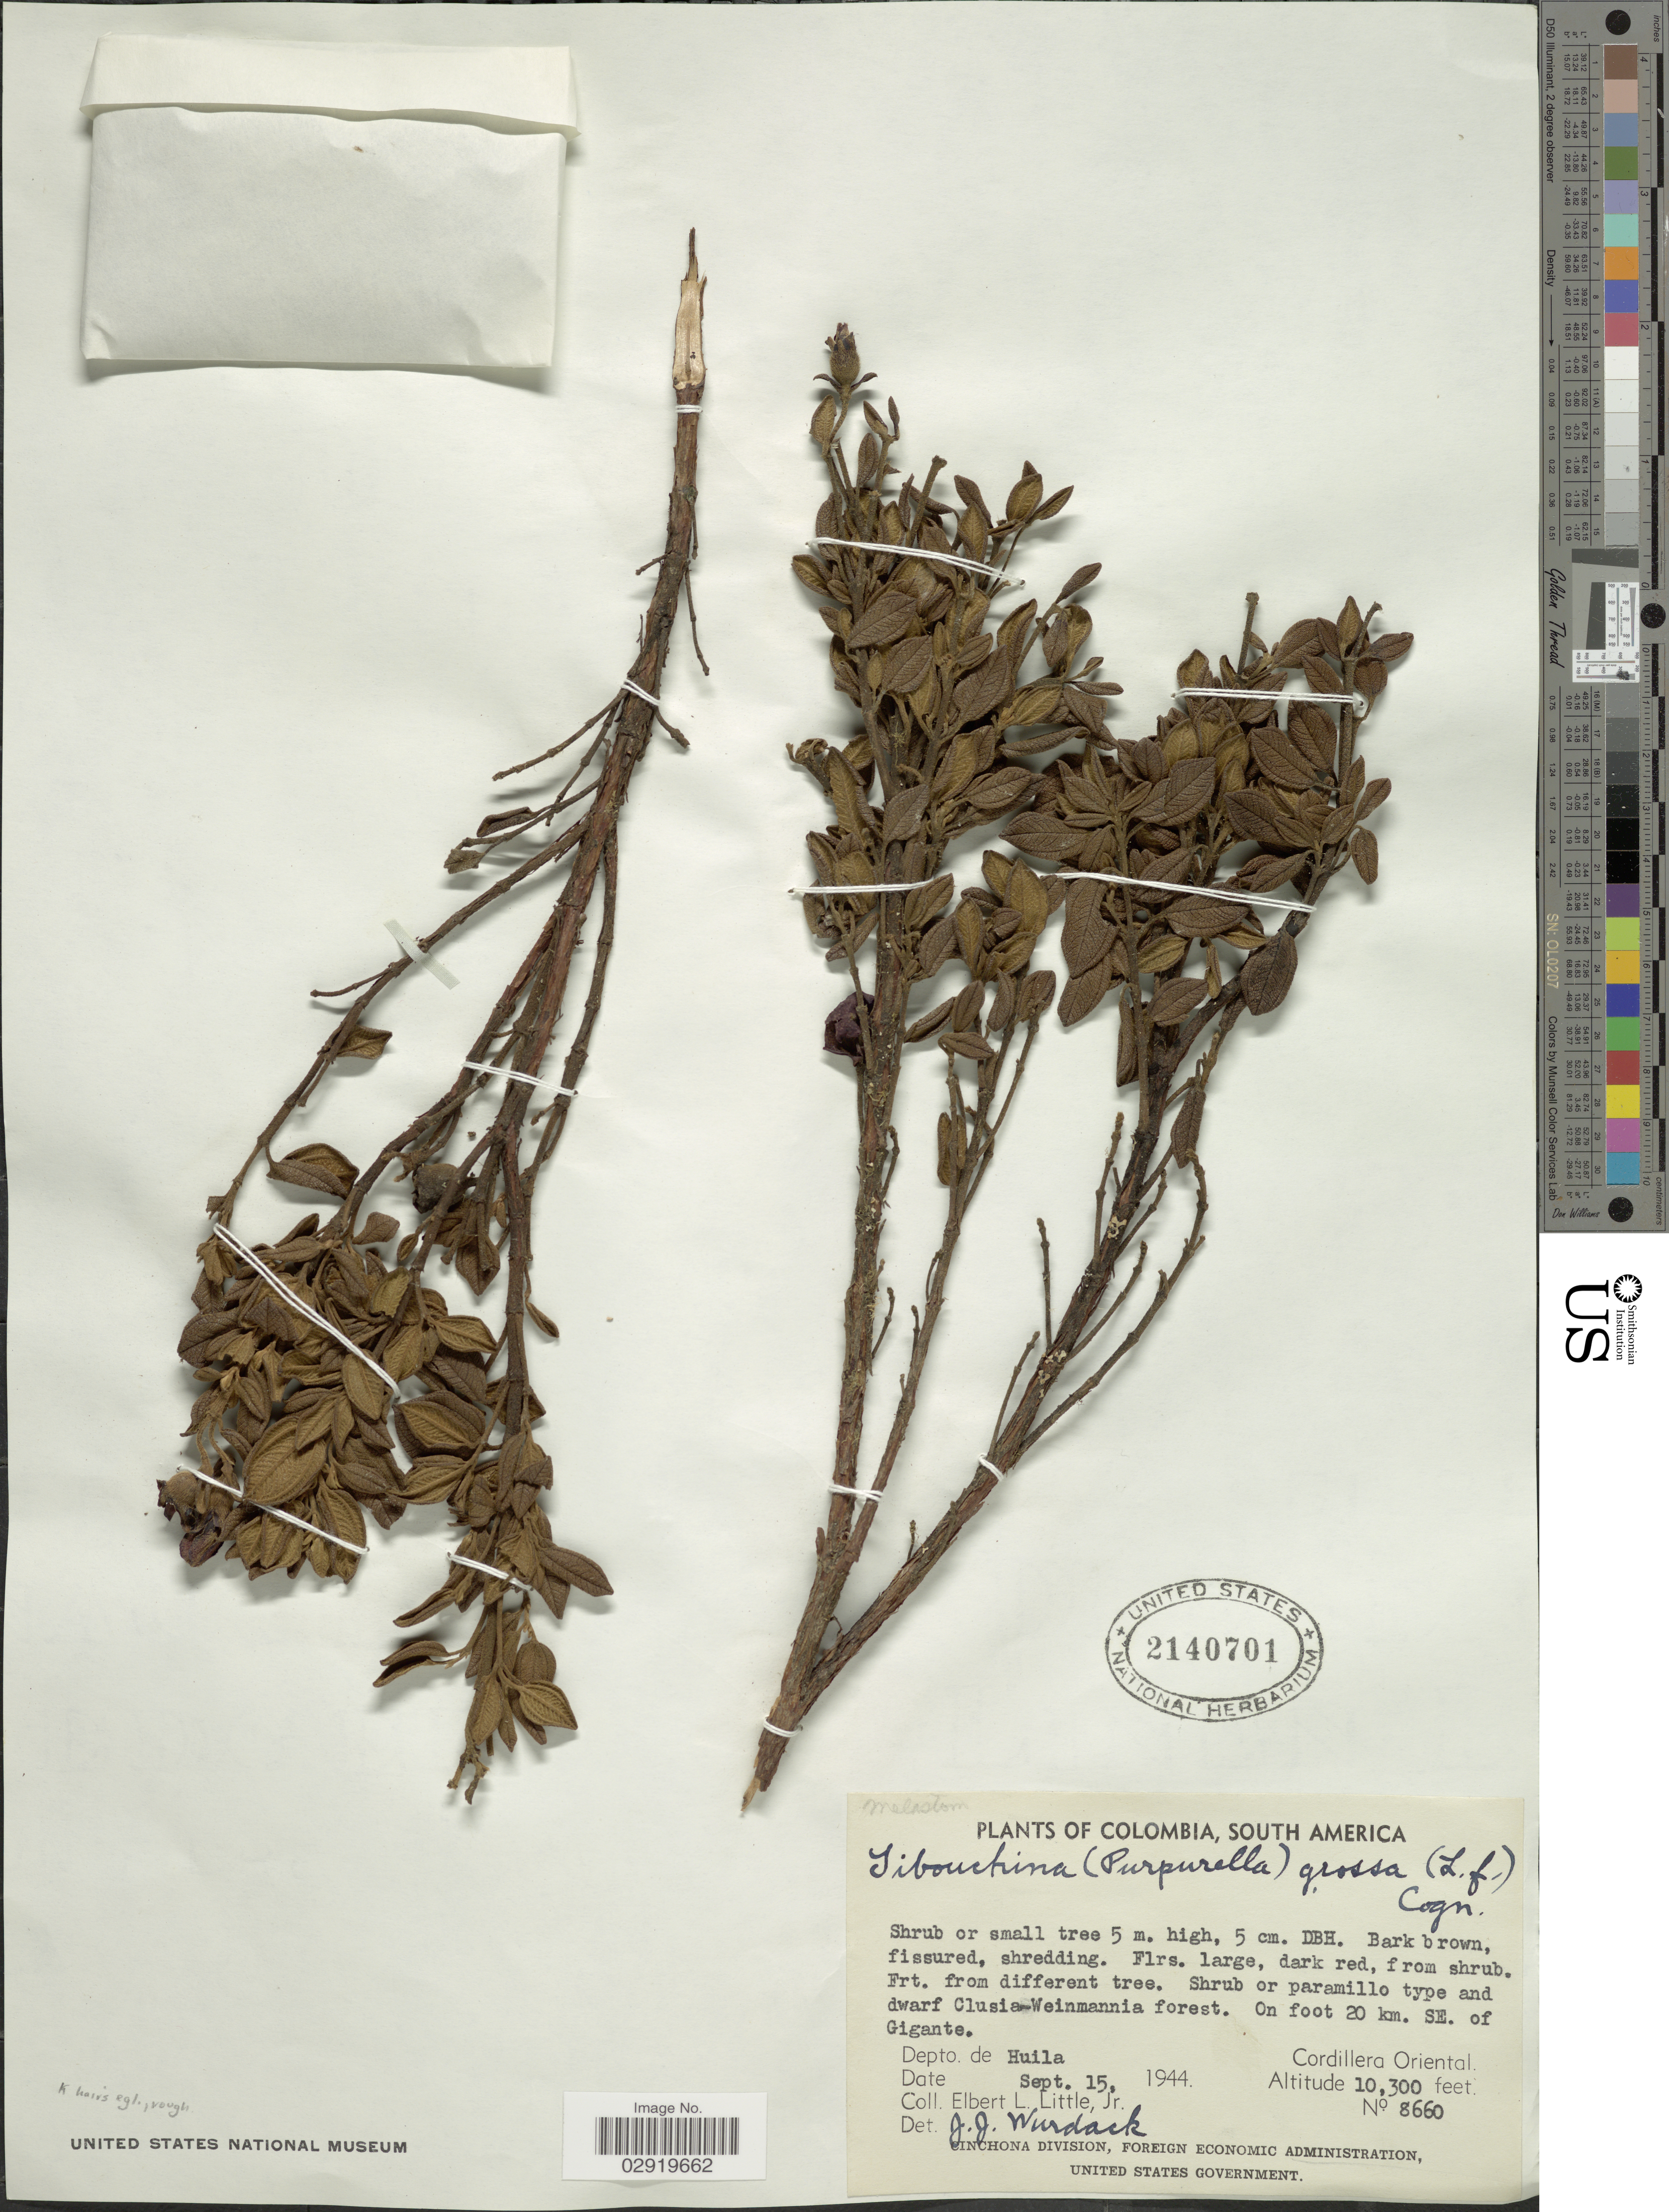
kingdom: Plantae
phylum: Tracheophyta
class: Magnoliopsida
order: Myrtales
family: Melastomataceae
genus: Chaetogastra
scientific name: Chaetogastra grossa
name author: (L. f.) P.J.F. Guim. & Michelang.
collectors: E. L. Little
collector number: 8660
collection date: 1944-09-15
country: Colombia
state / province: Huila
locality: On foot 20 km. SE. of Gigante. Depto. de Huila. Cordillera Oriental.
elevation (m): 3139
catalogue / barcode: US 2140701